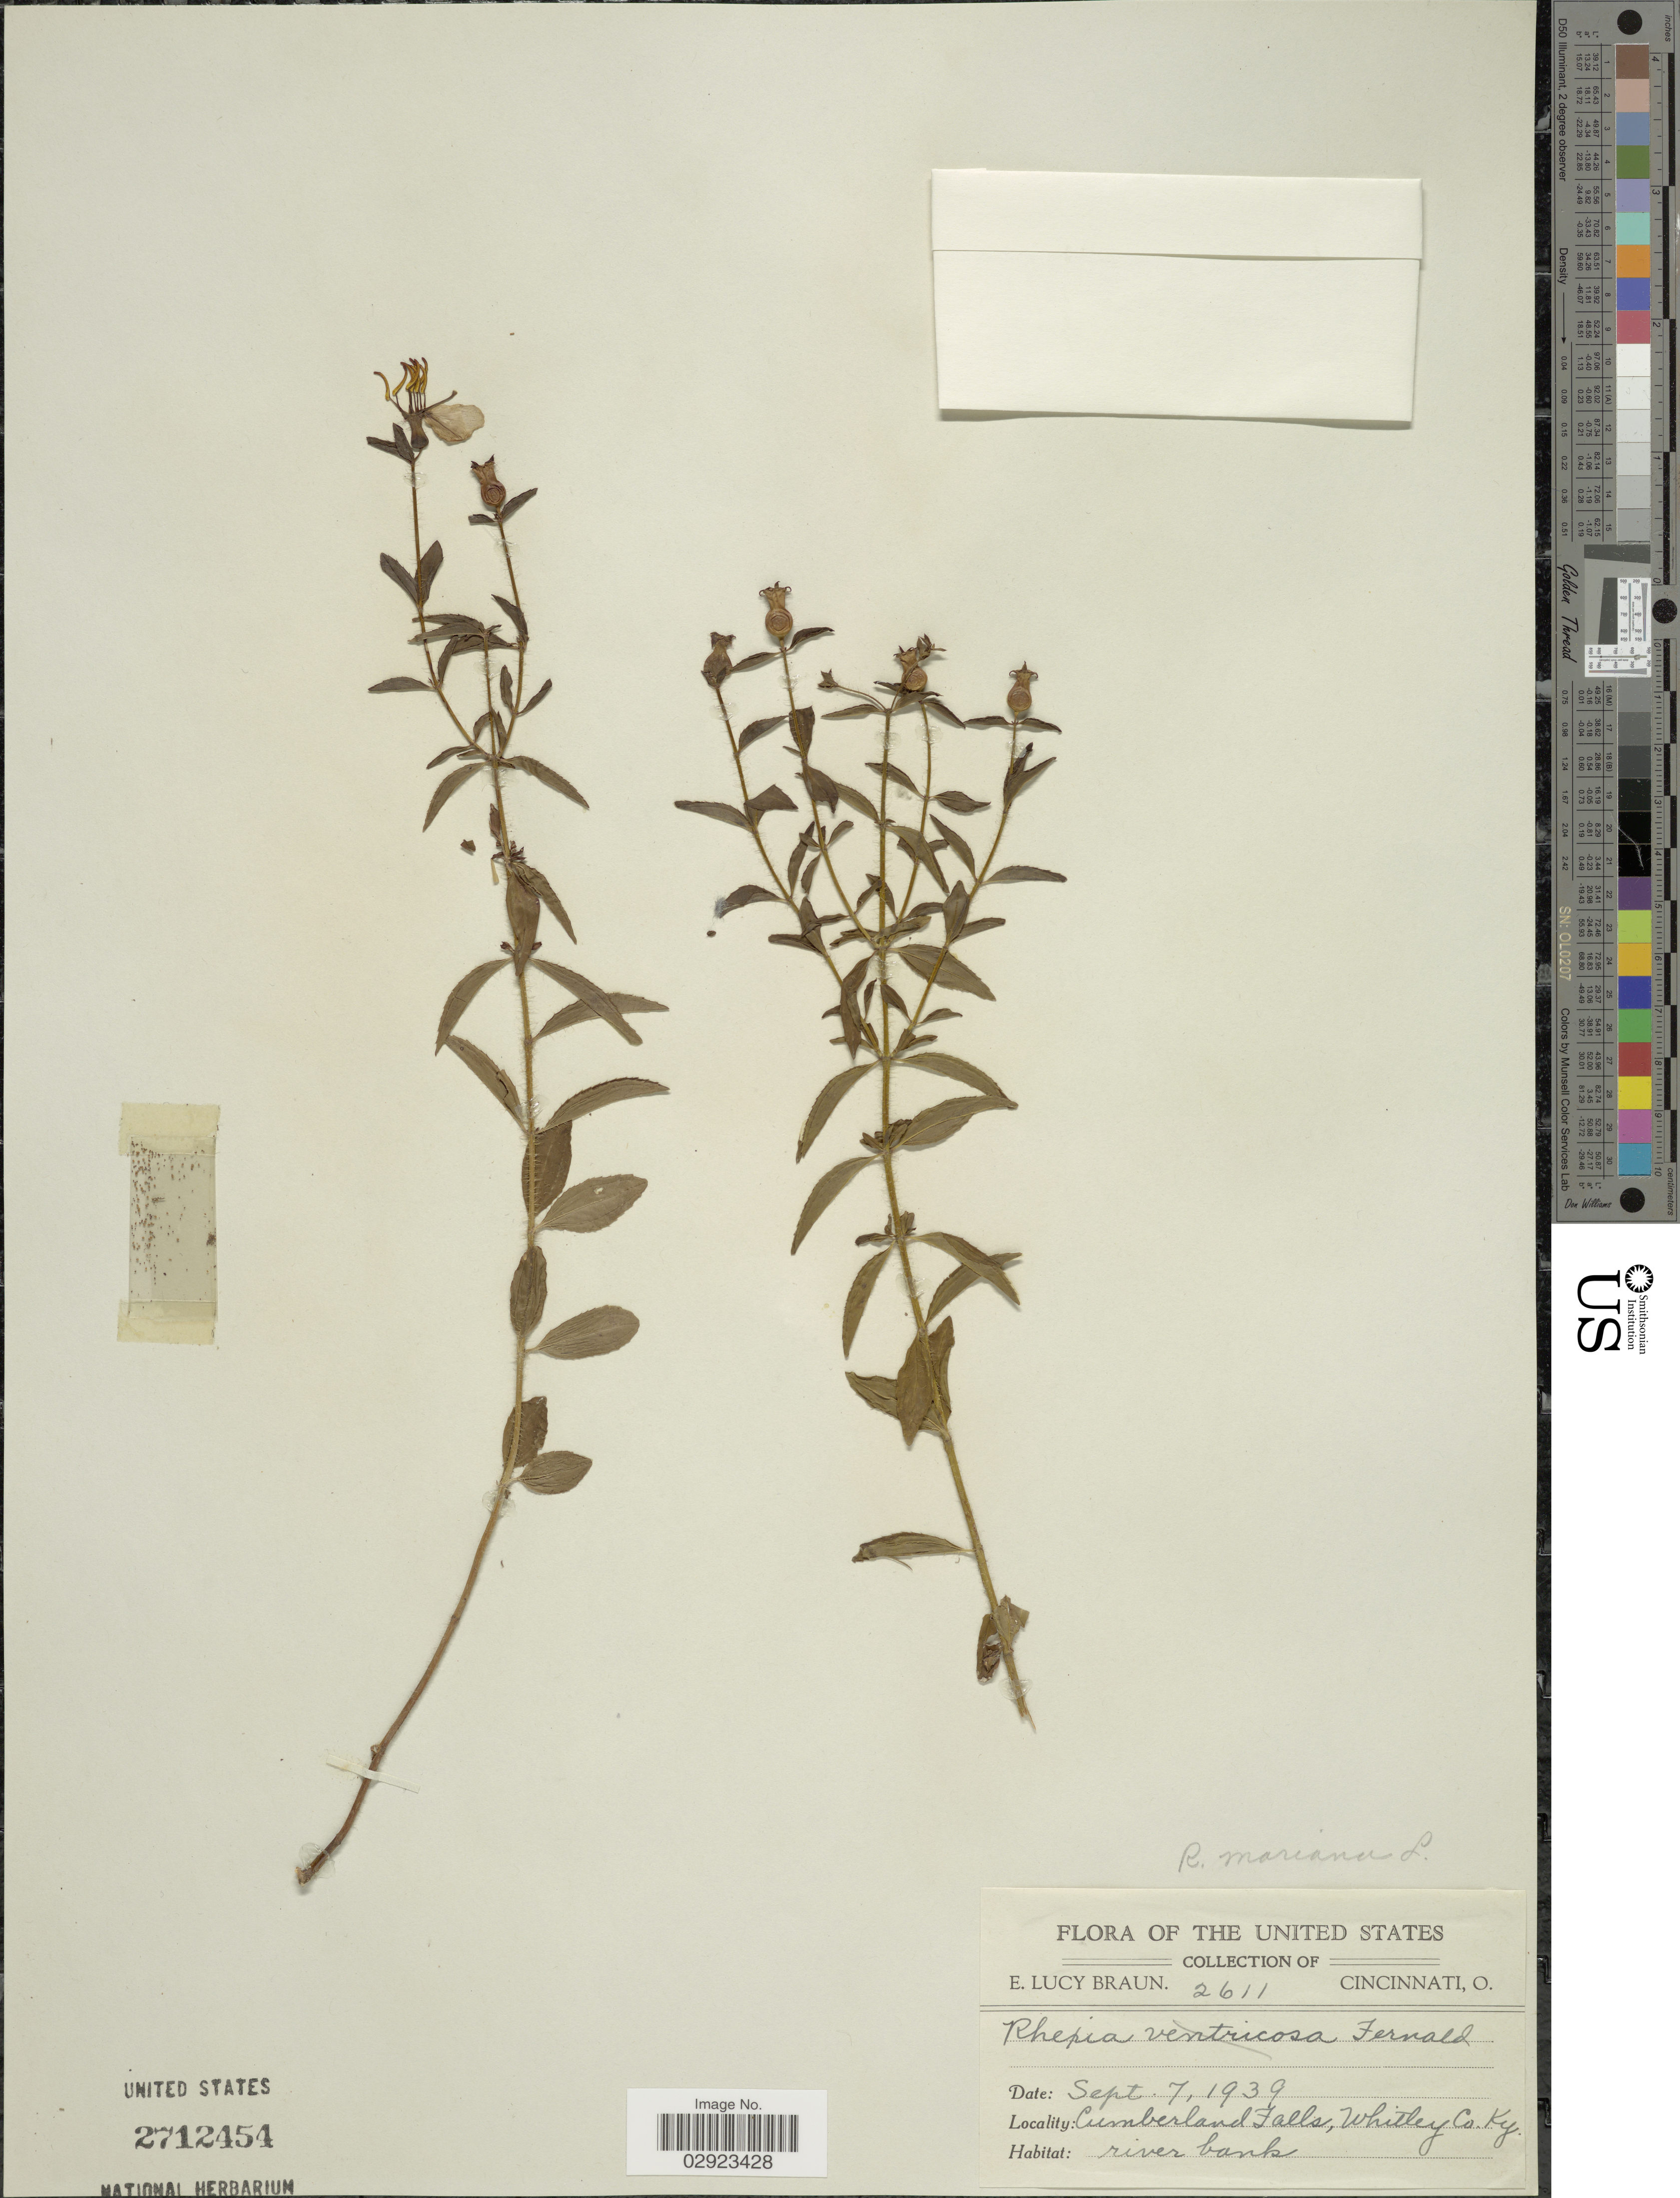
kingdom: Plantae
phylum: Tracheophyta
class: Magnoliopsida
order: Myrtales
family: Melastomataceae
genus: Rhexia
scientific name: Rhexia mariana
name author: L.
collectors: E. L. Braun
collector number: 2611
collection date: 1939-09-07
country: United States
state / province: Kentucky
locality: Cumberland Falls, Whitley Co.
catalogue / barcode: US 2712454